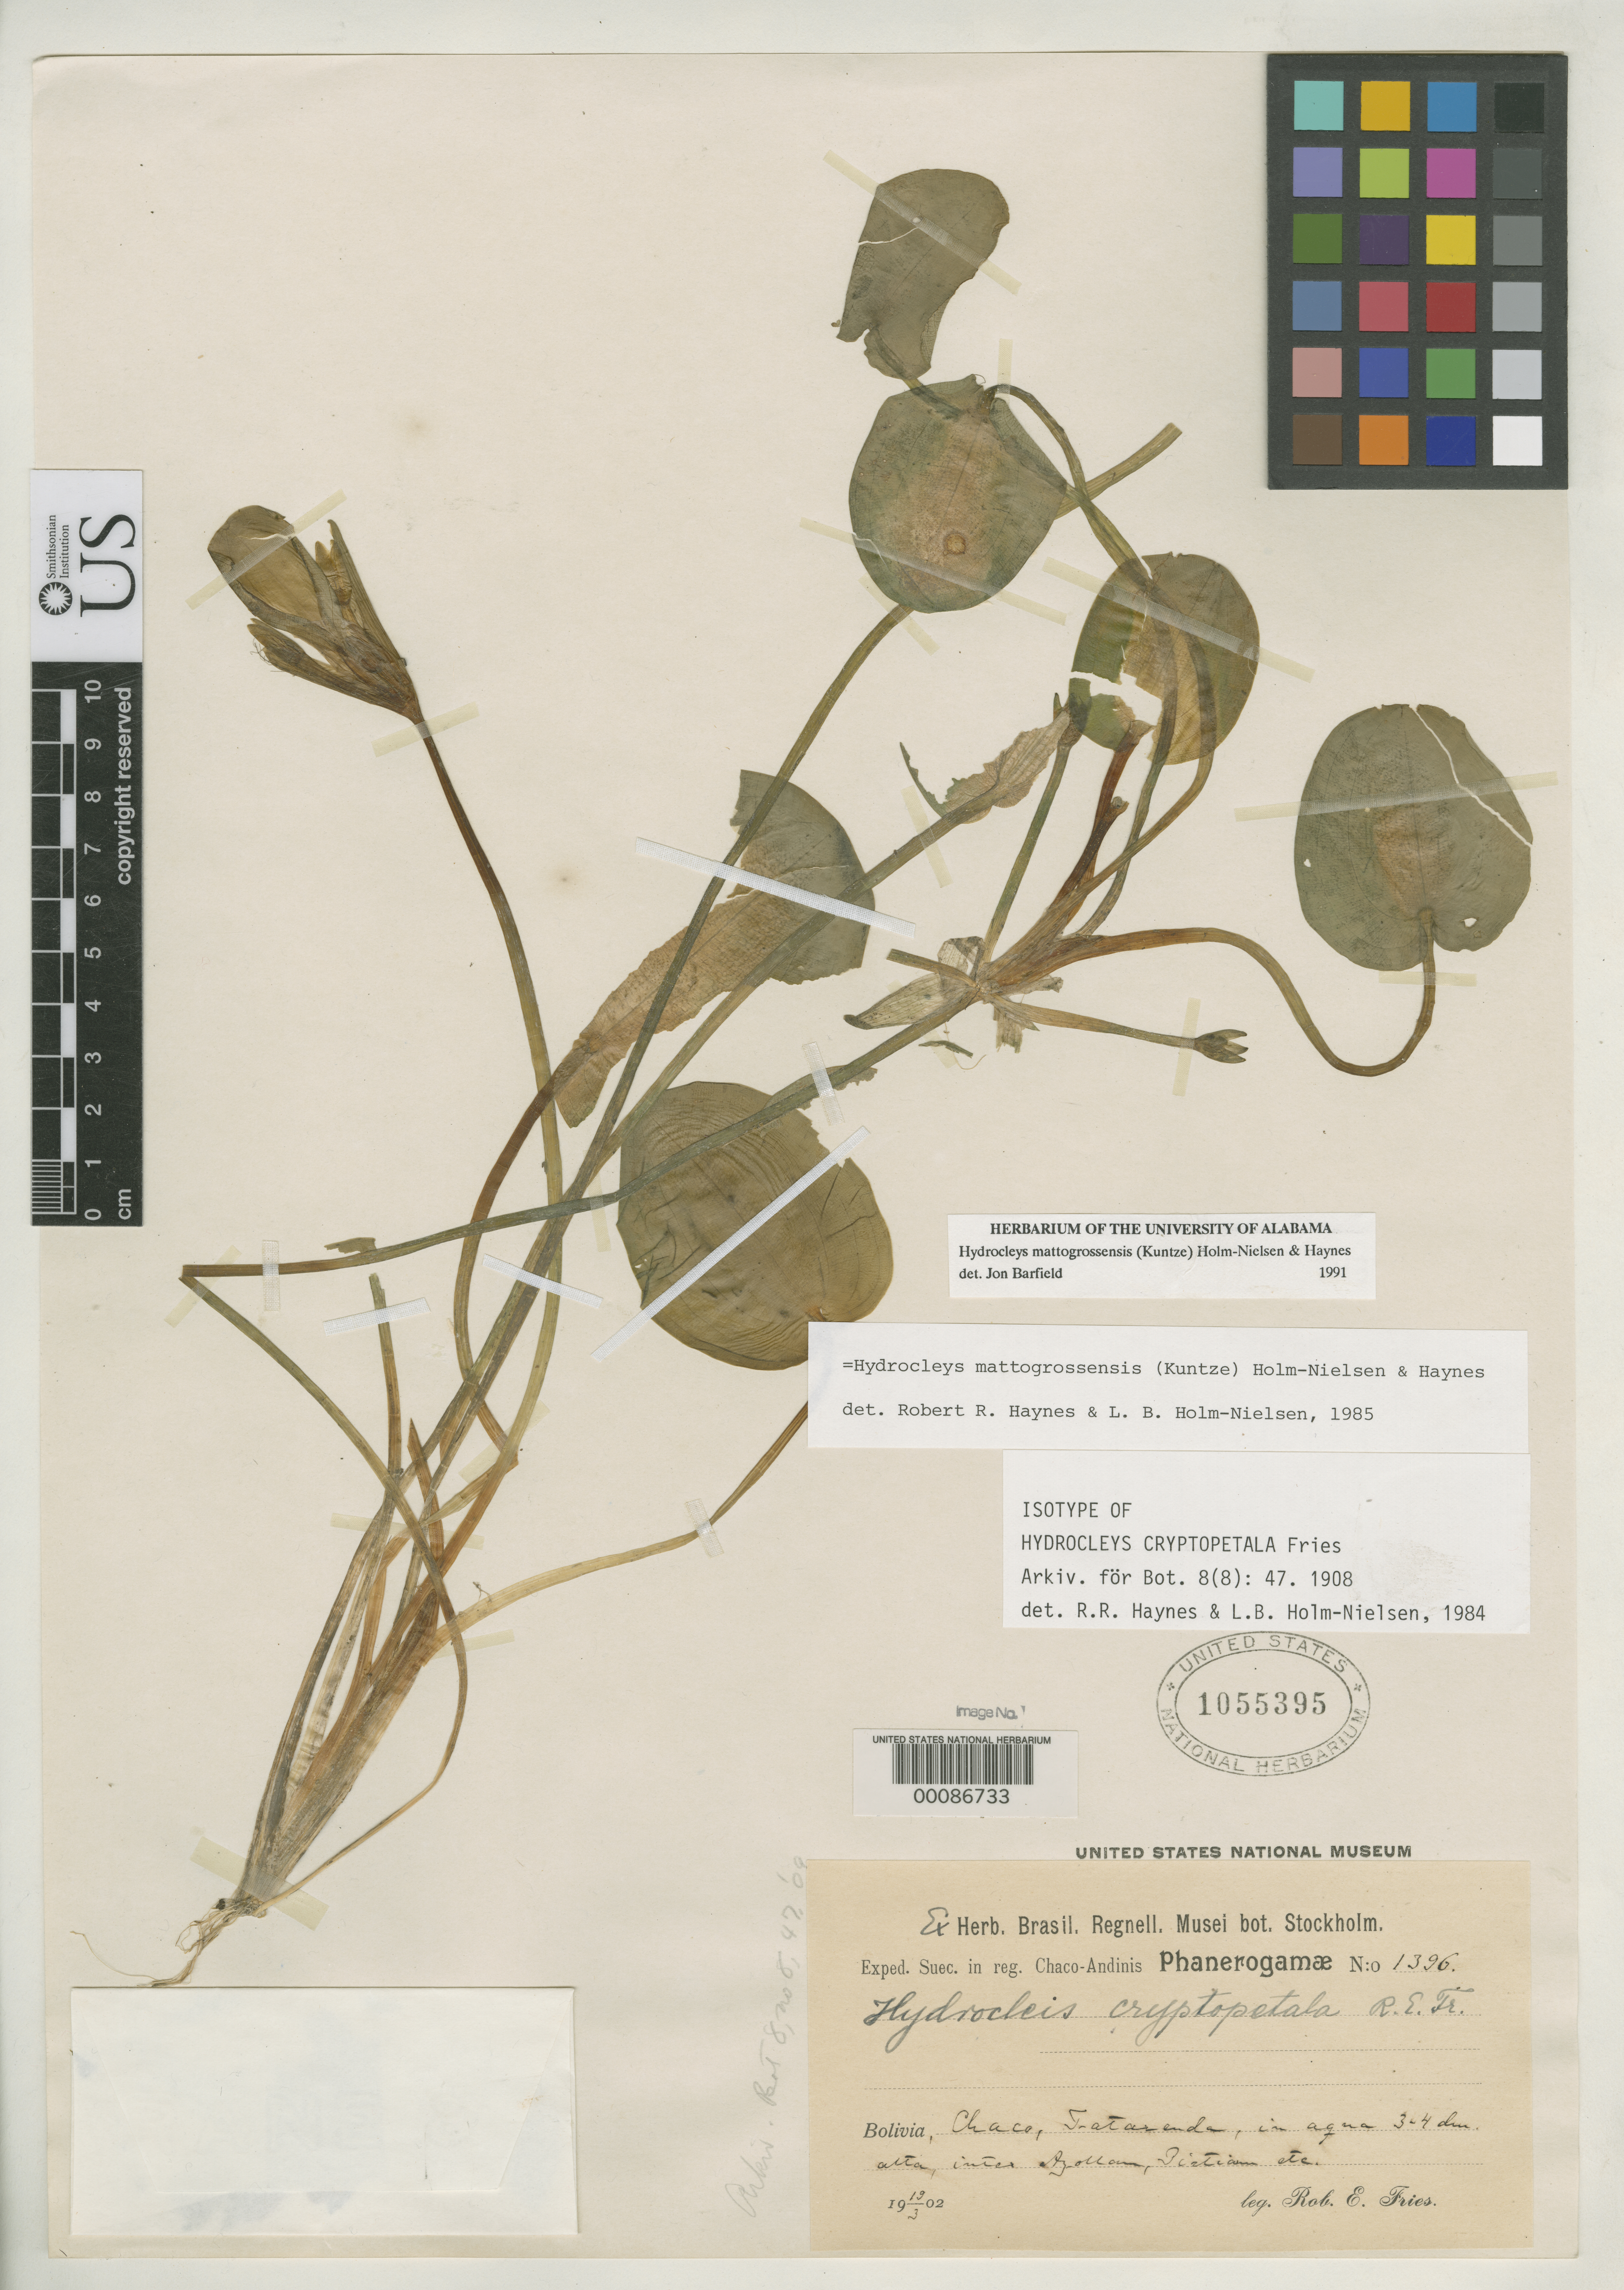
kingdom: Plantae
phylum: Tracheophyta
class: Liliopsida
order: Alismatales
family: Alismataceae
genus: Hydrocleys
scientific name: Hydrocleys cryptopetala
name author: R.E. Fr.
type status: Isotype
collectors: R. E. Fries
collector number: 1396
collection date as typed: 19 Mar 1902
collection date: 1902-03-19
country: Bolivia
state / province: Tarija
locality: Chaco, Tatarenda.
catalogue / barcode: US 1055395